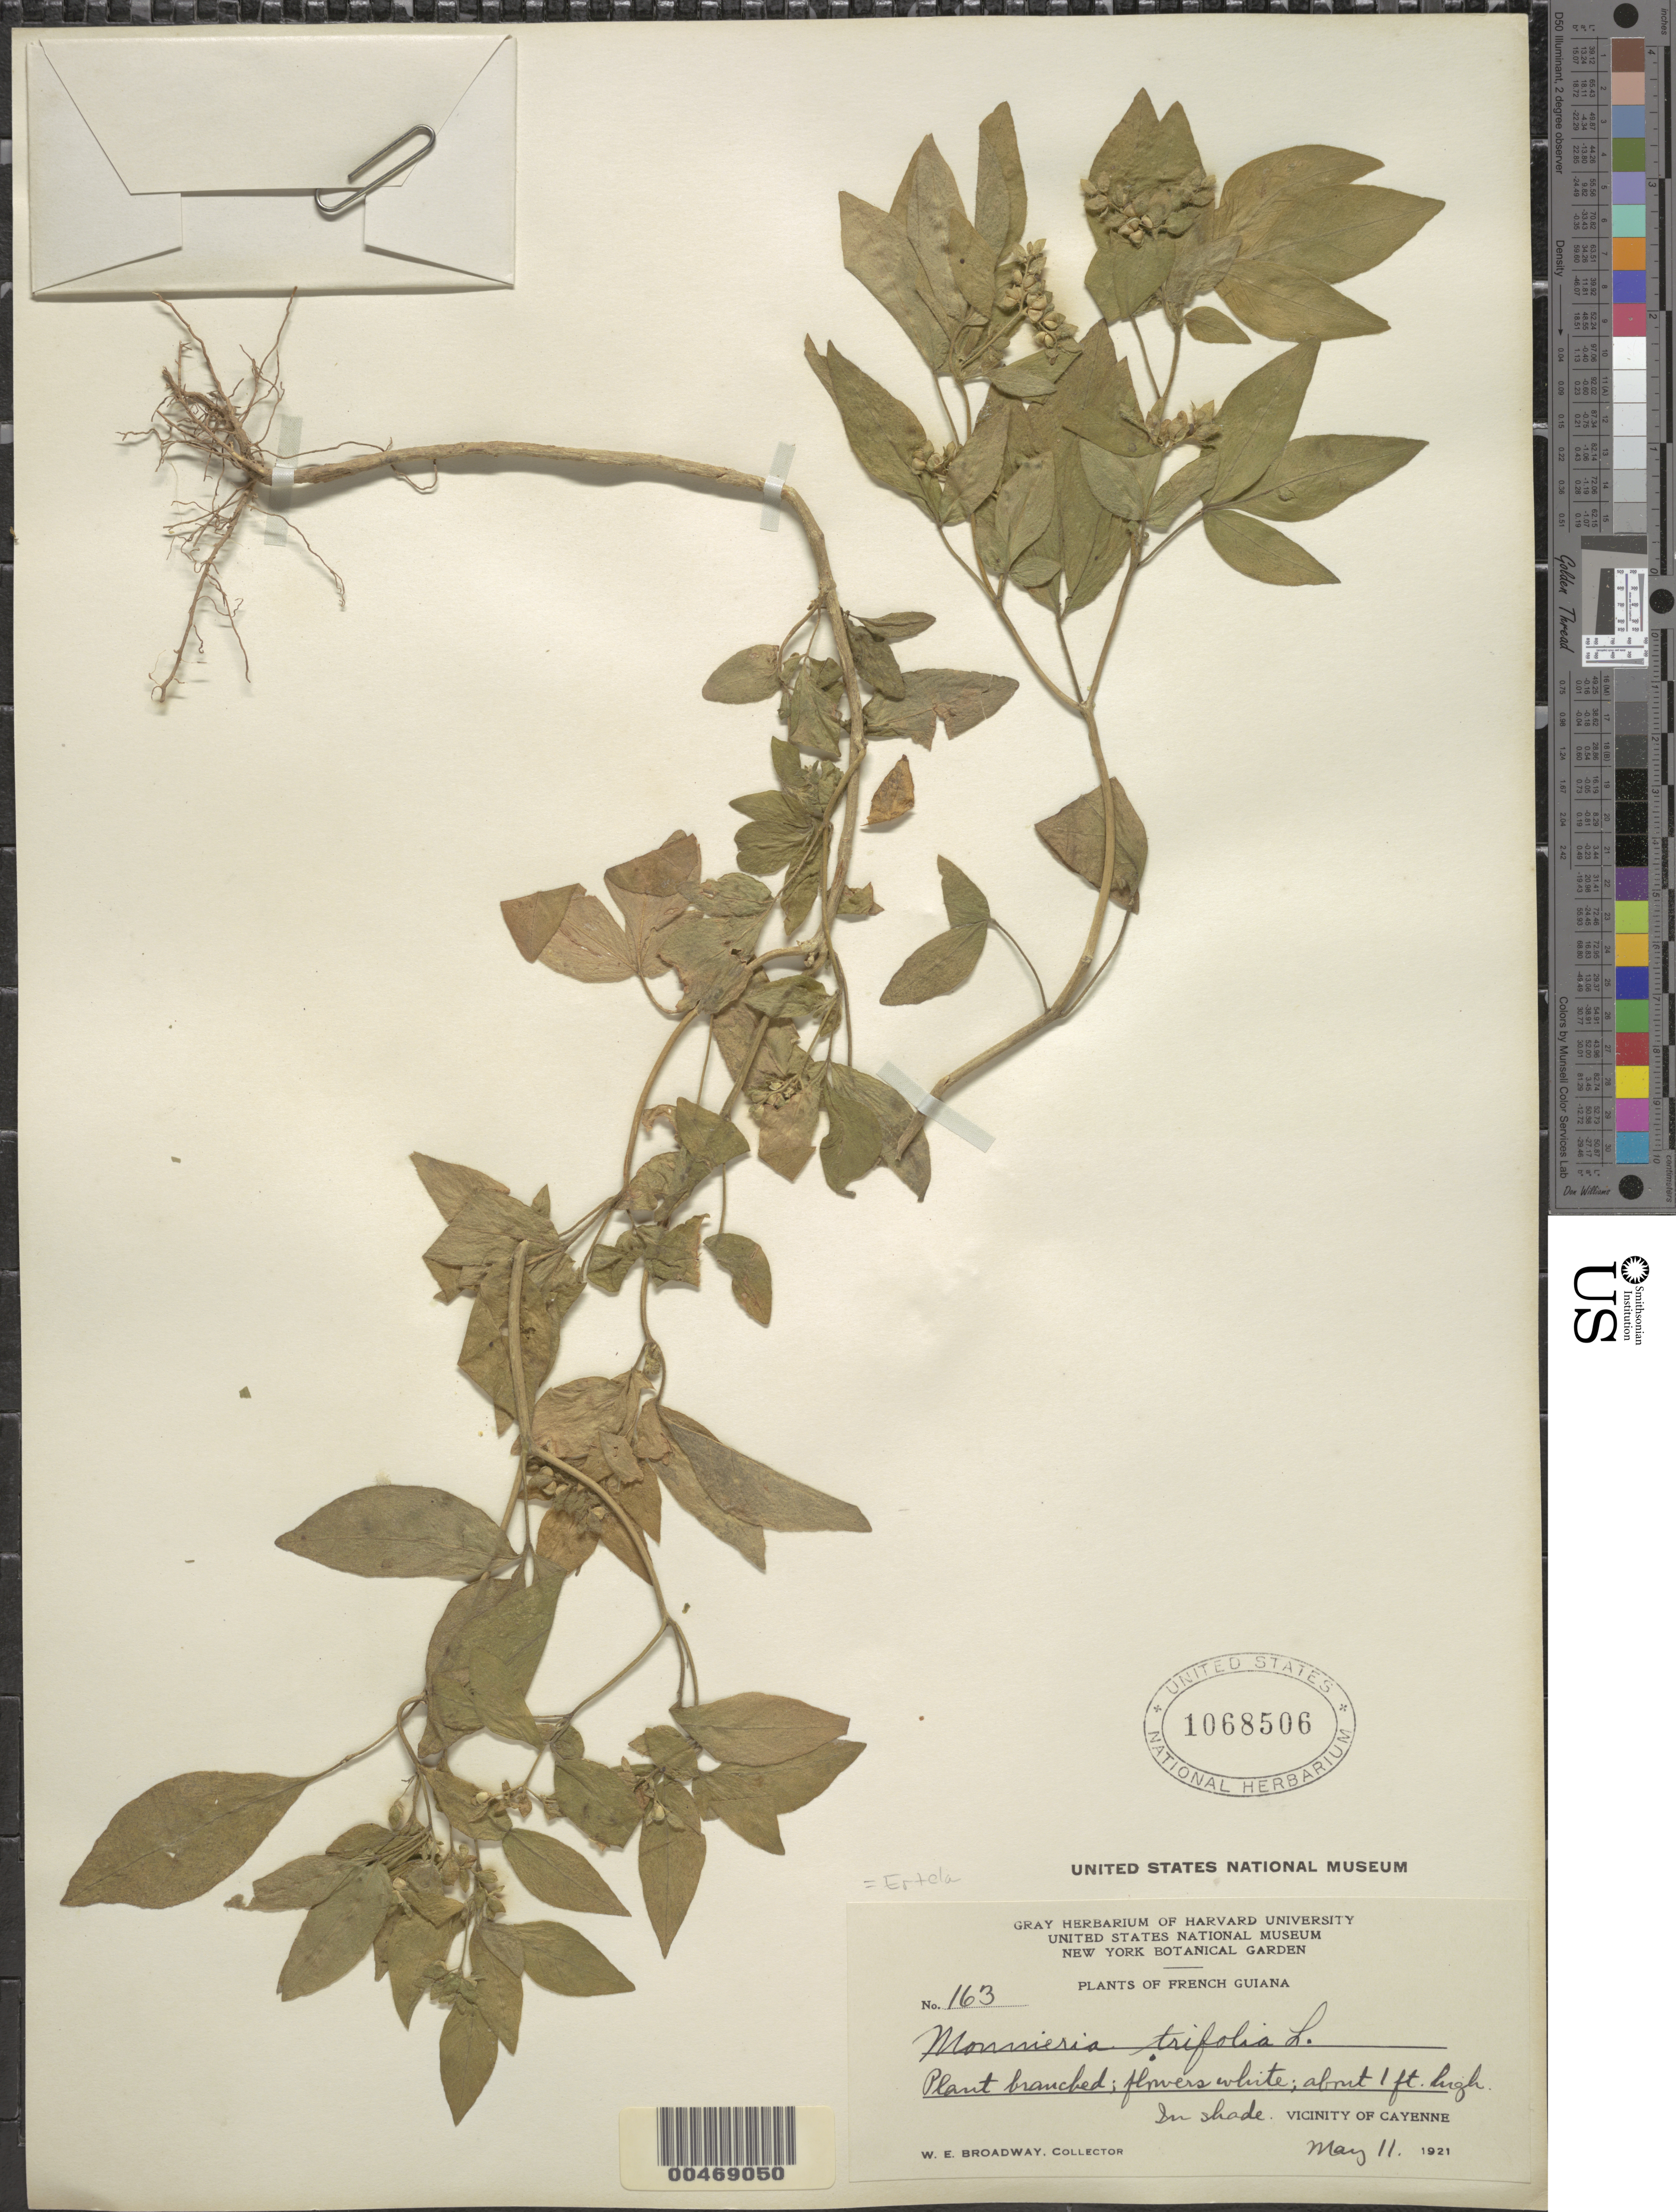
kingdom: Plantae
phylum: Tracheophyta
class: Magnoliopsida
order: Sapindales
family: Rutaceae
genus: Ertela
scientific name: Ertela trifolia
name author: (L.) Kuntze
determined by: Strong, Mark T., (BOT), Smithsonian Institution - National Museum of Natural History (UNITED STATES)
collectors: W. E. Broadway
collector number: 163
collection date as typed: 11-May-21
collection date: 1921-05-11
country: French Guiana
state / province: Cayenne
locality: Cayenne, vic.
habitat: In shade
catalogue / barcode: US 1068506